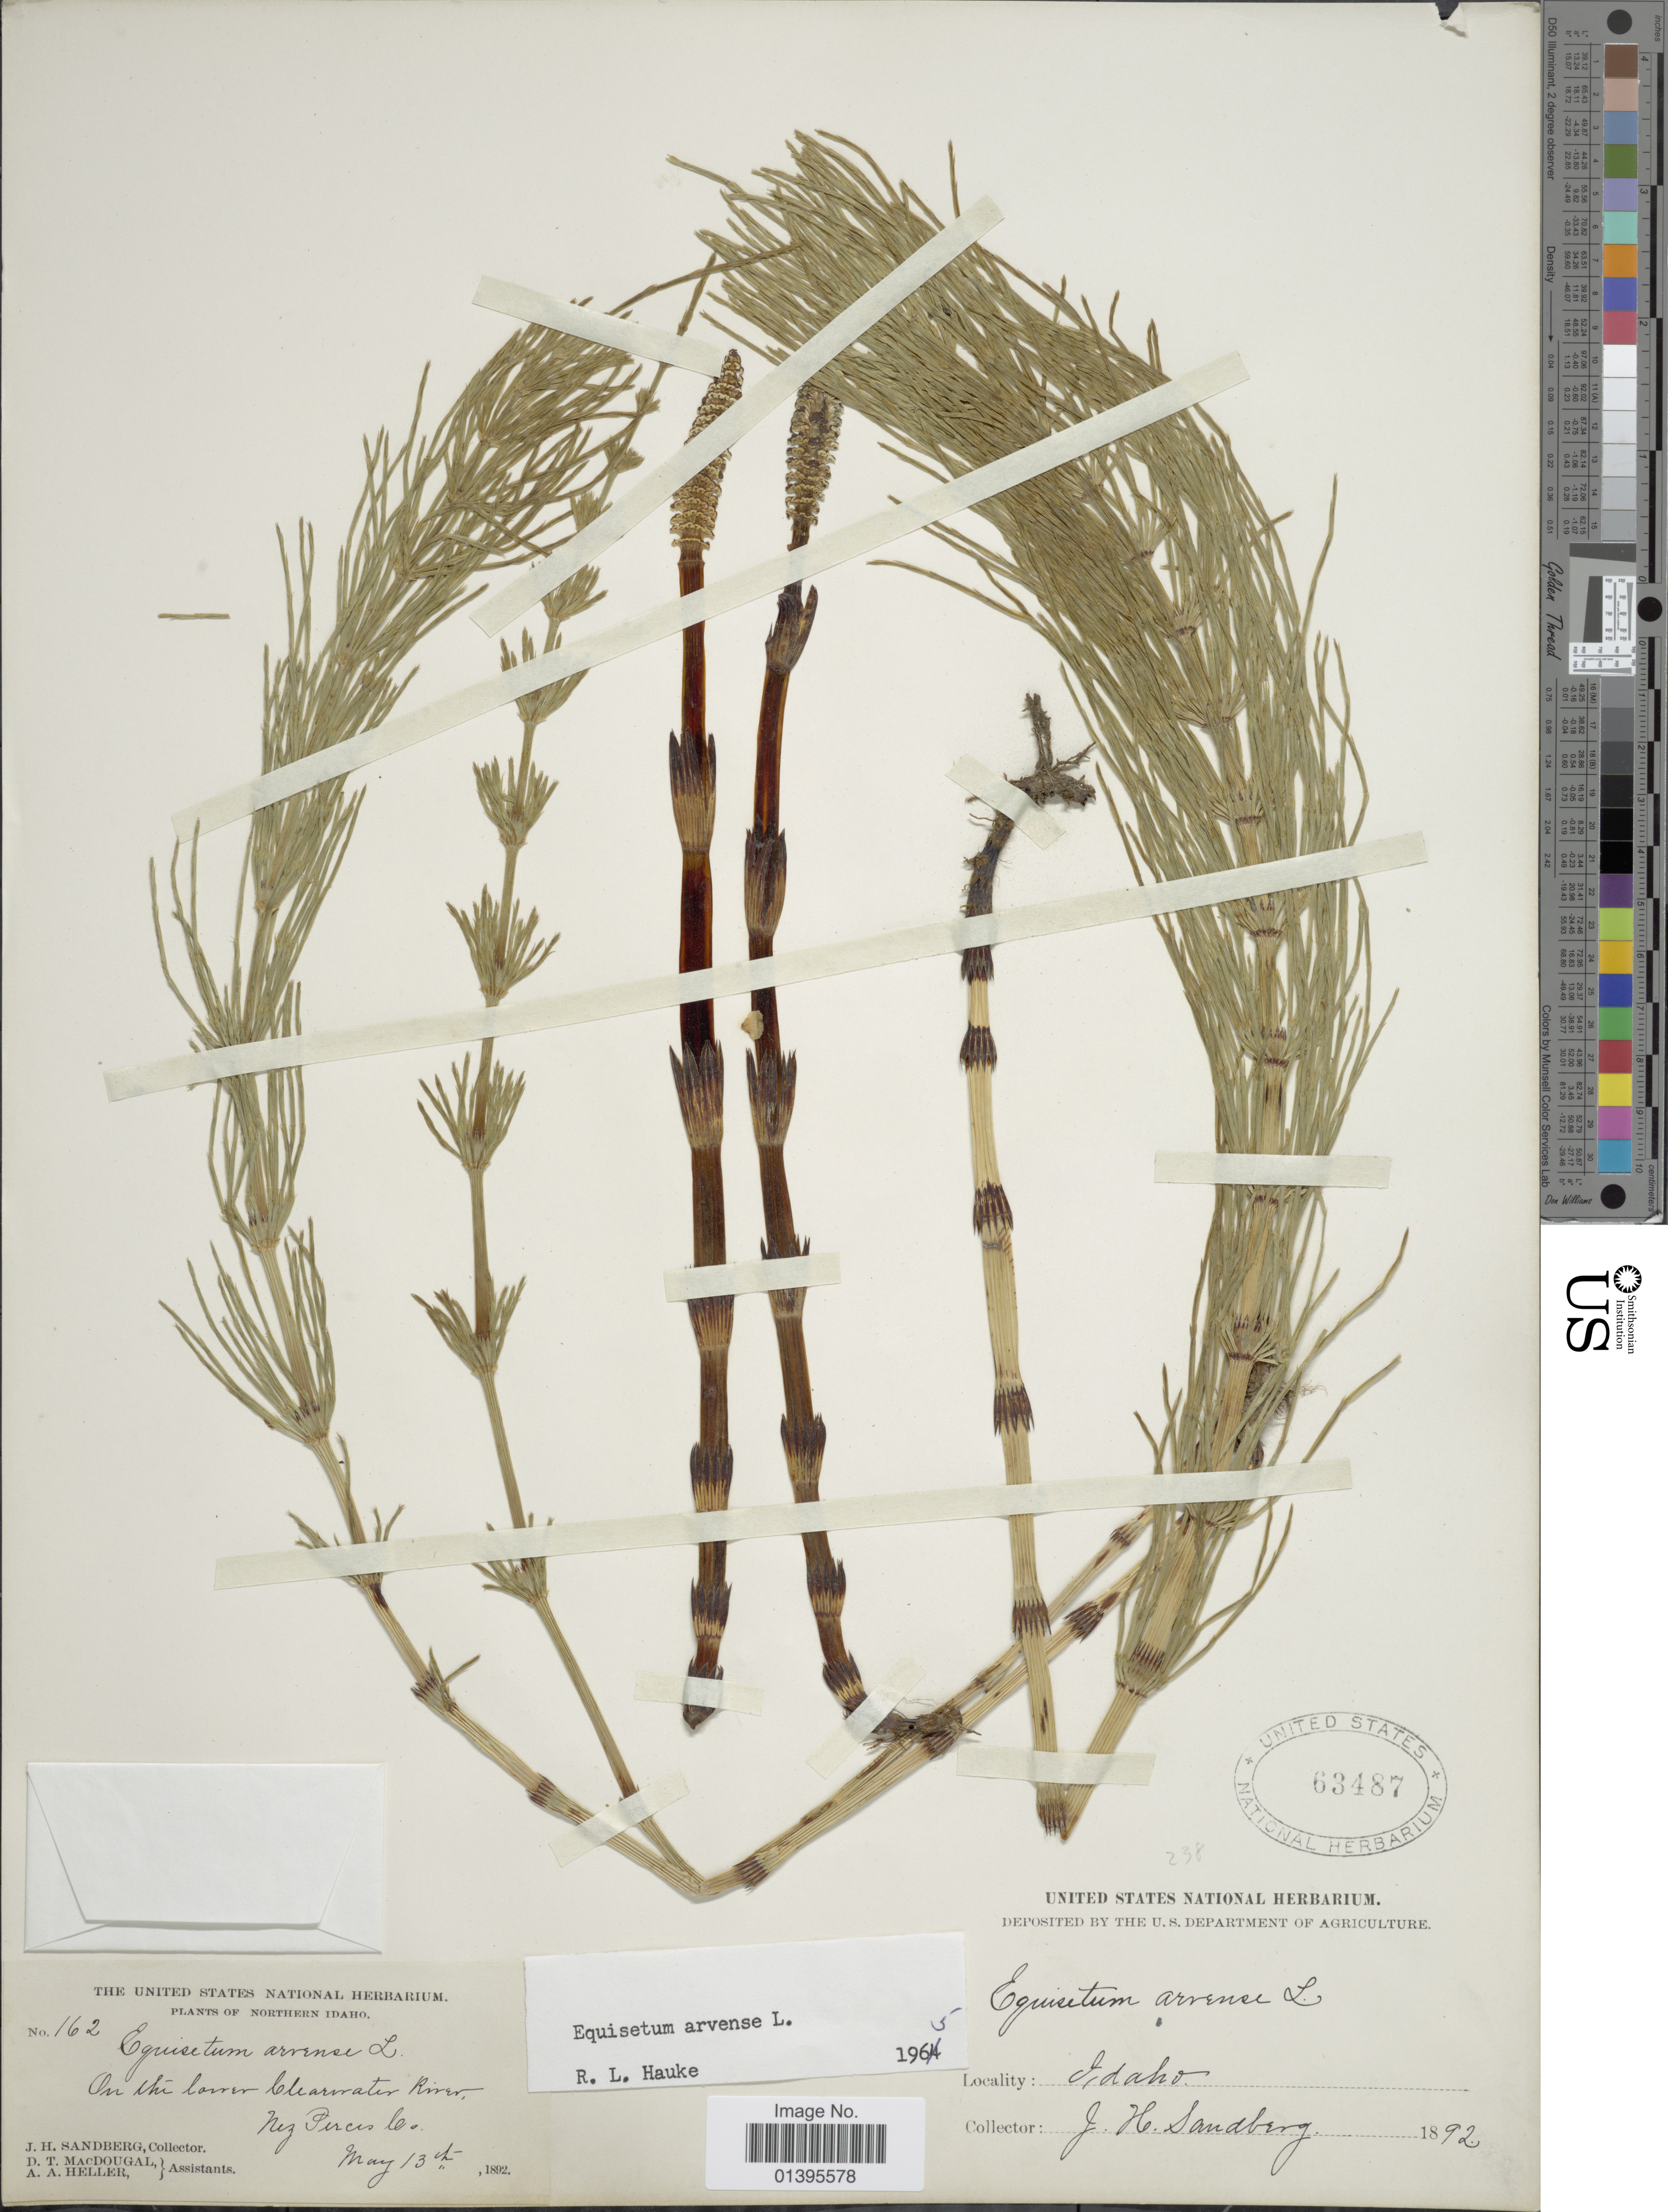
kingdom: Plantae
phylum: Tracheophyta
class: Polypodiopsida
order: Equisetales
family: Equisetaceae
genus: Equisetum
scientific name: Equisetum arvense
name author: L.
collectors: J. H. Sandberg, D. T. MacDougal & A. A. Heller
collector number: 162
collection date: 1892-05-13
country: United States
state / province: Idaho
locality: Northern Idaho, on the lanes Clearwater River, Nez Perce Co.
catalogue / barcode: US 63487